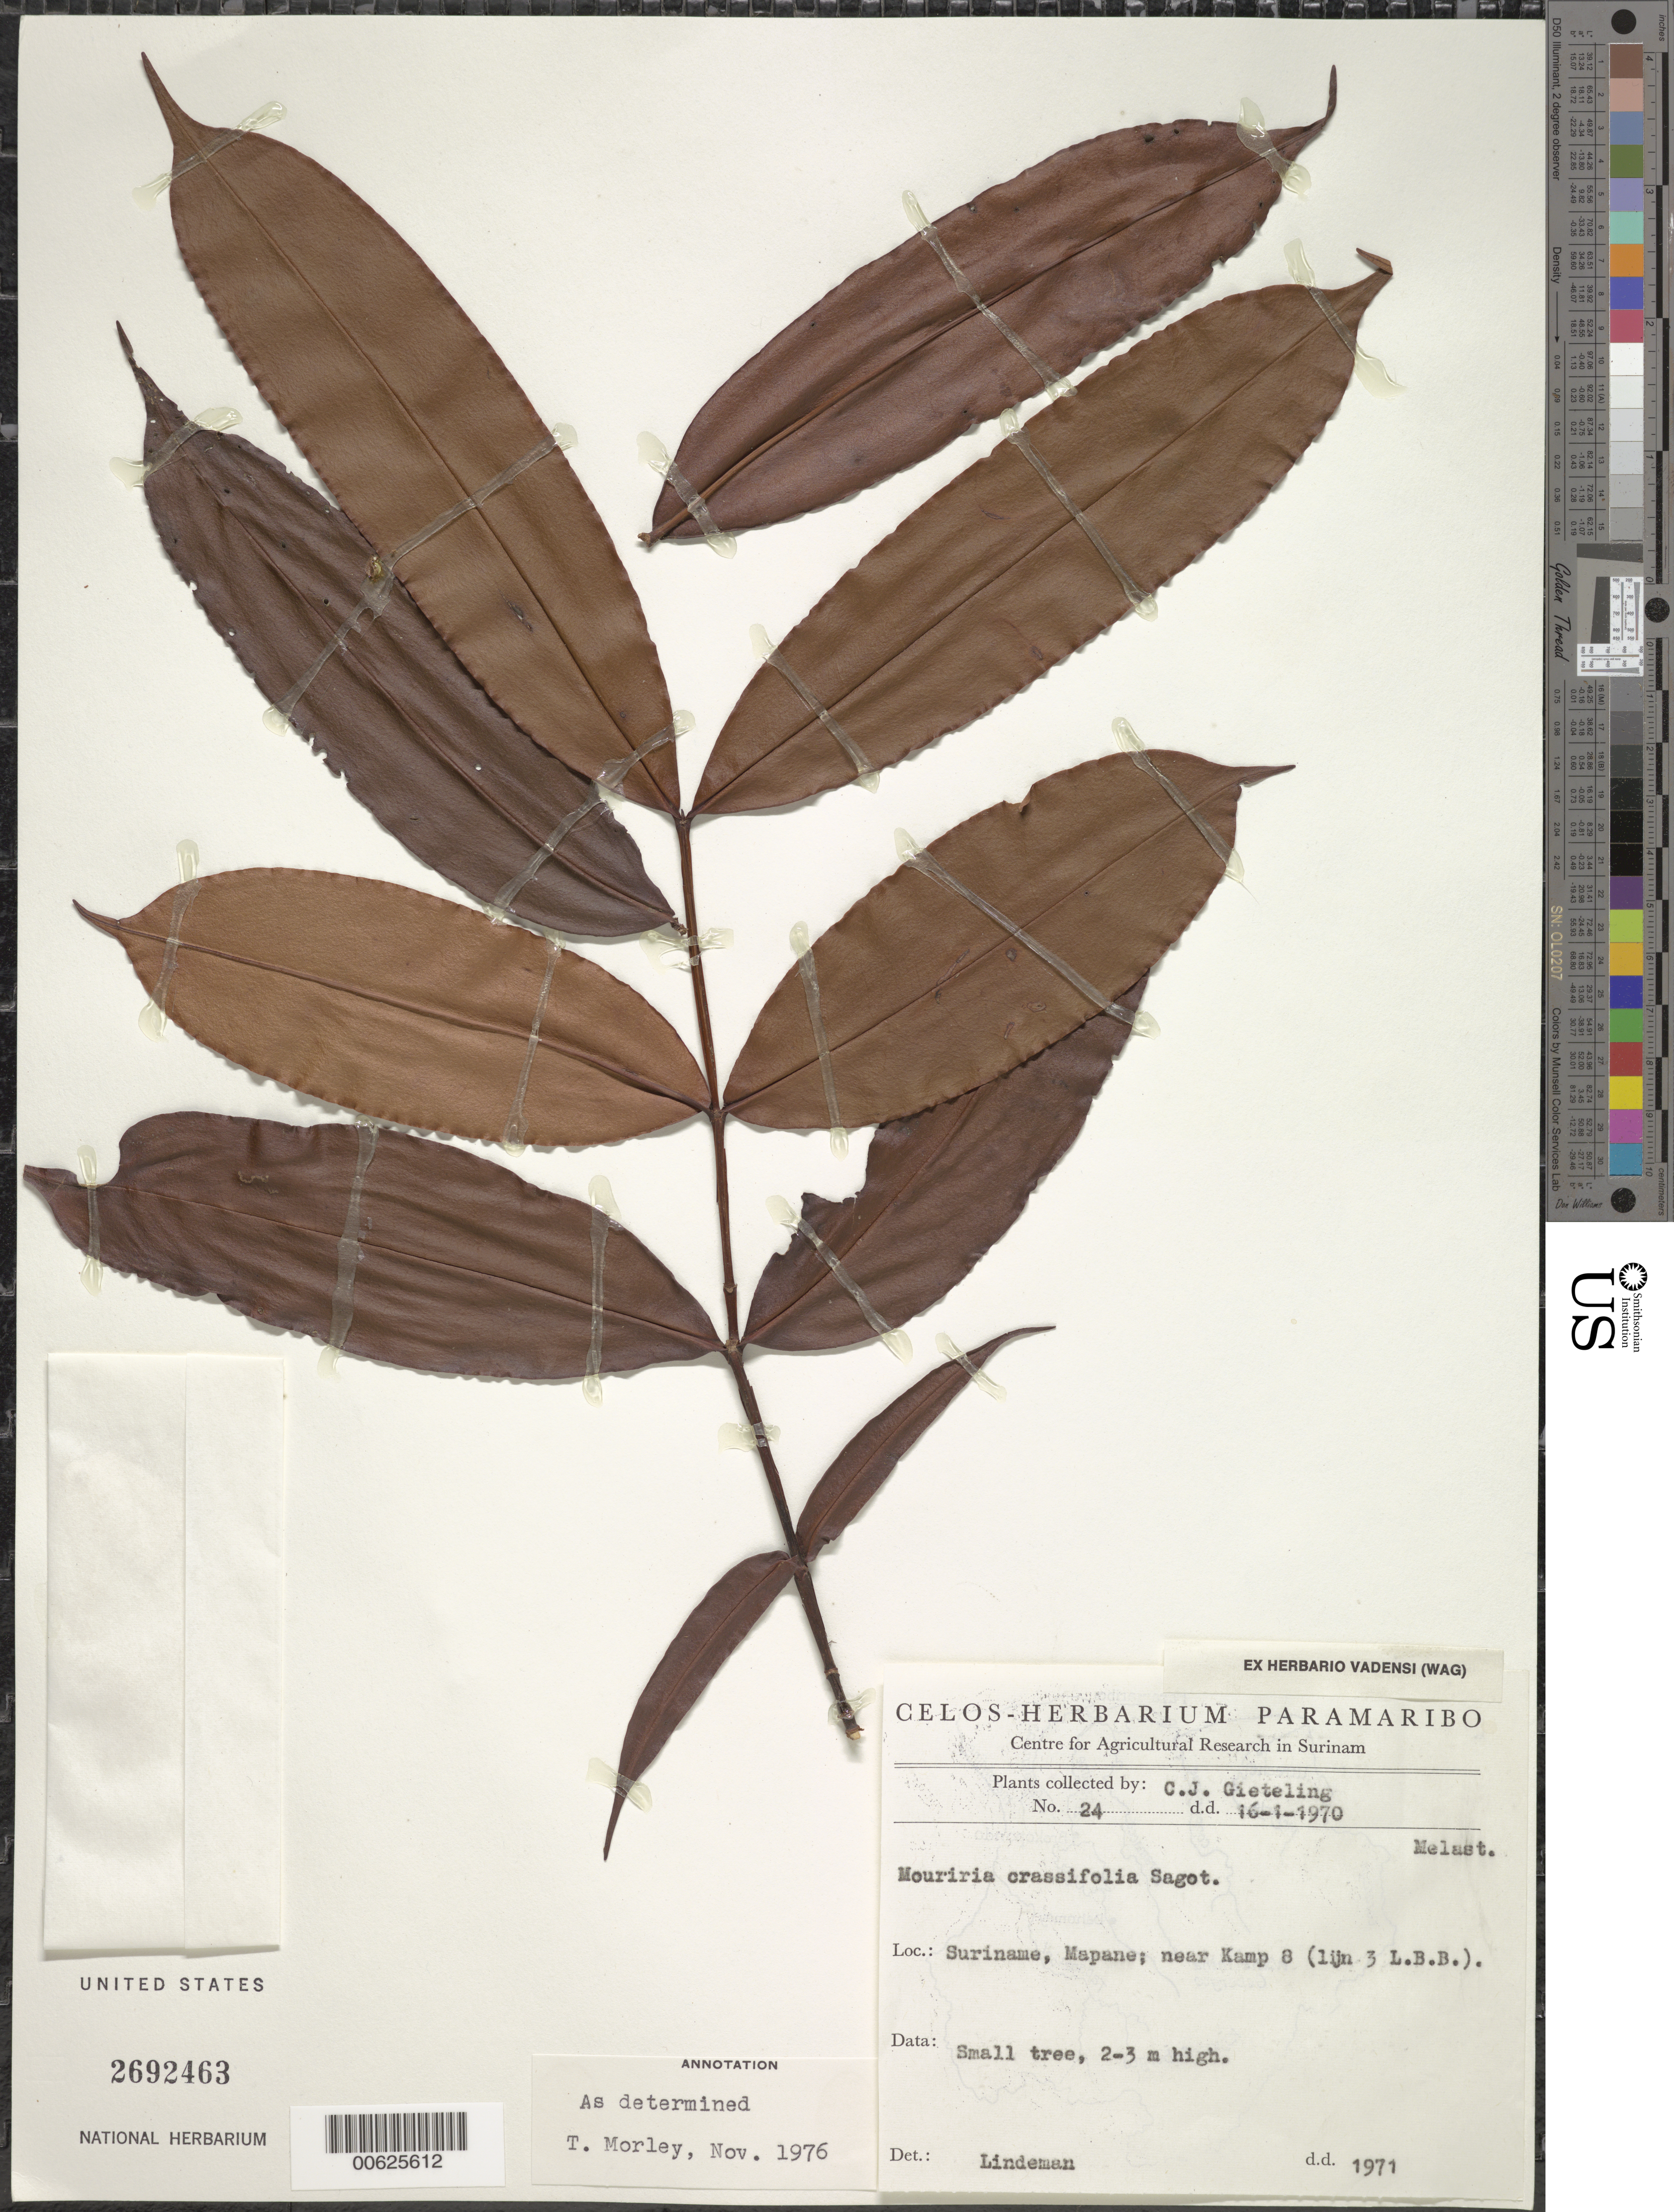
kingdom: Plantae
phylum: Tracheophyta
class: Magnoliopsida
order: Myrtales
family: Melastomataceae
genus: Mouriri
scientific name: Mouriri crassifolia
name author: Sagot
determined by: Morley, T.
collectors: C. Gieteling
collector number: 24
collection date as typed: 16-Jan-70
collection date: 1970-01-16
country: Suriname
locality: Mapane Kreek area, Kamp 8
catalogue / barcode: US 2692463